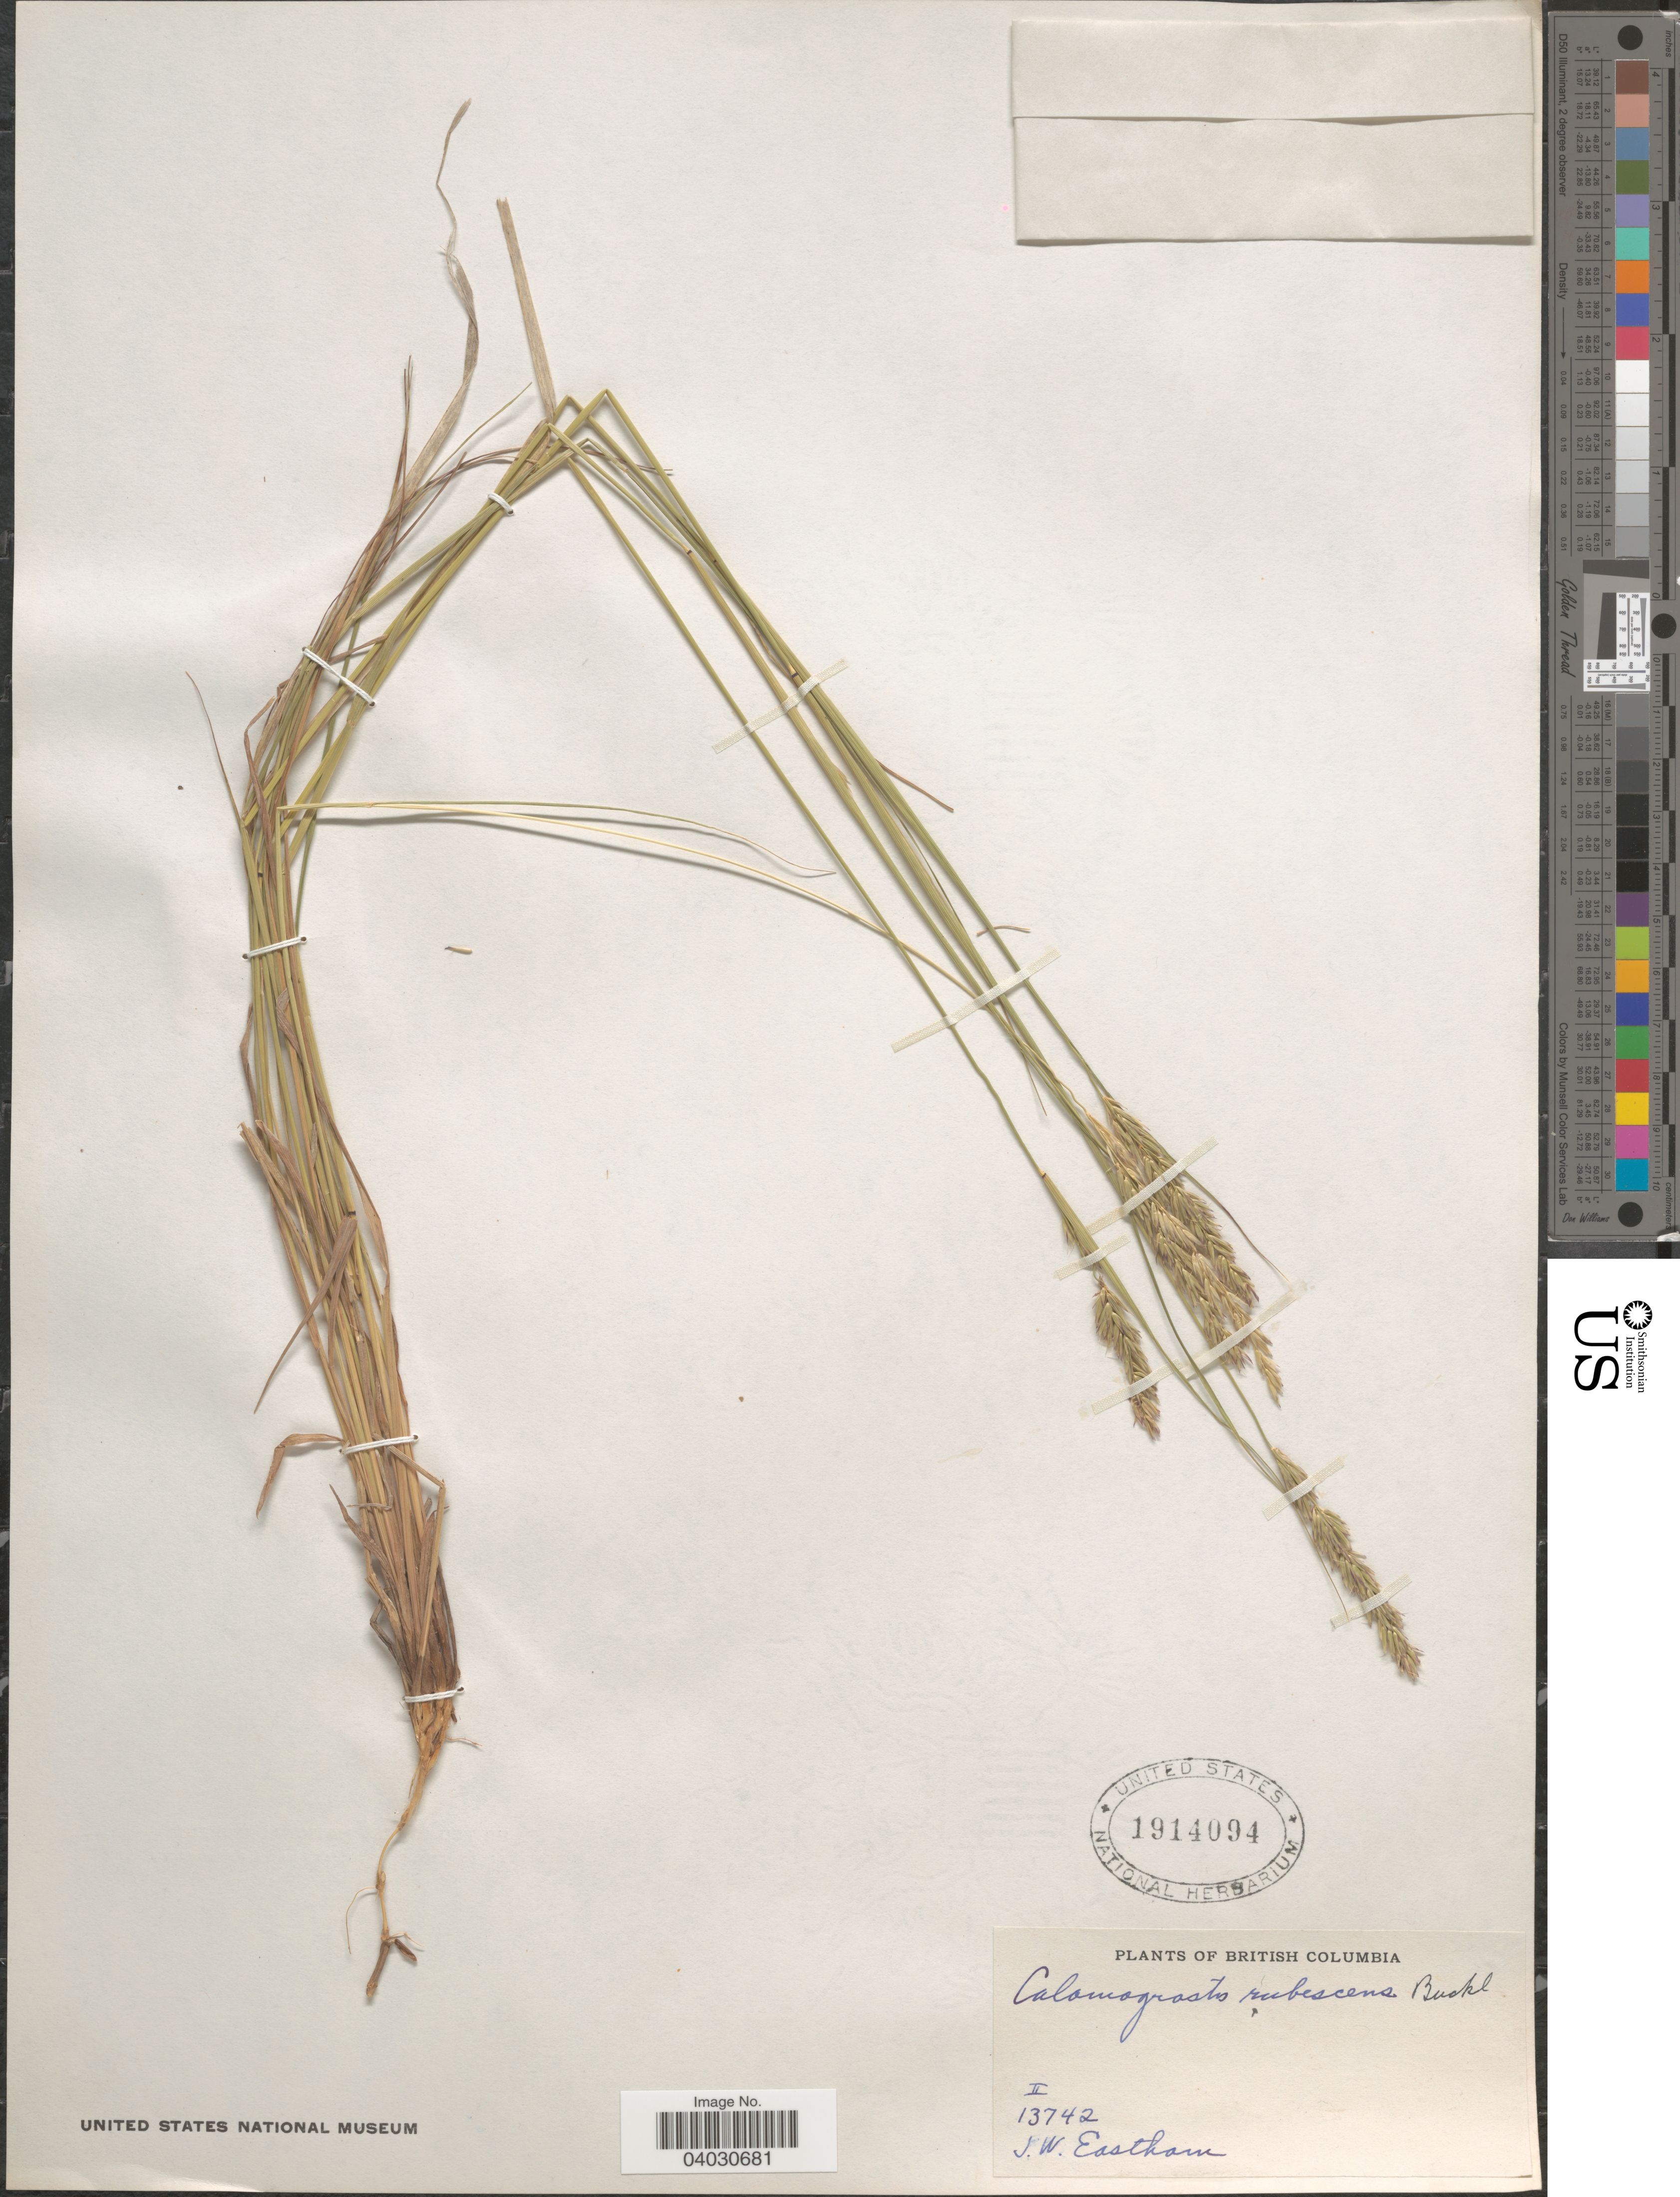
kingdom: Plantae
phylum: Tracheophyta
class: Liliopsida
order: Poales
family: Poaceae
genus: Calamagrostis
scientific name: Calamagrostis rubescens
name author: Buckley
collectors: J. Eastham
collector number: II13742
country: Canada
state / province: British Columbia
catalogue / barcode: US 1914094